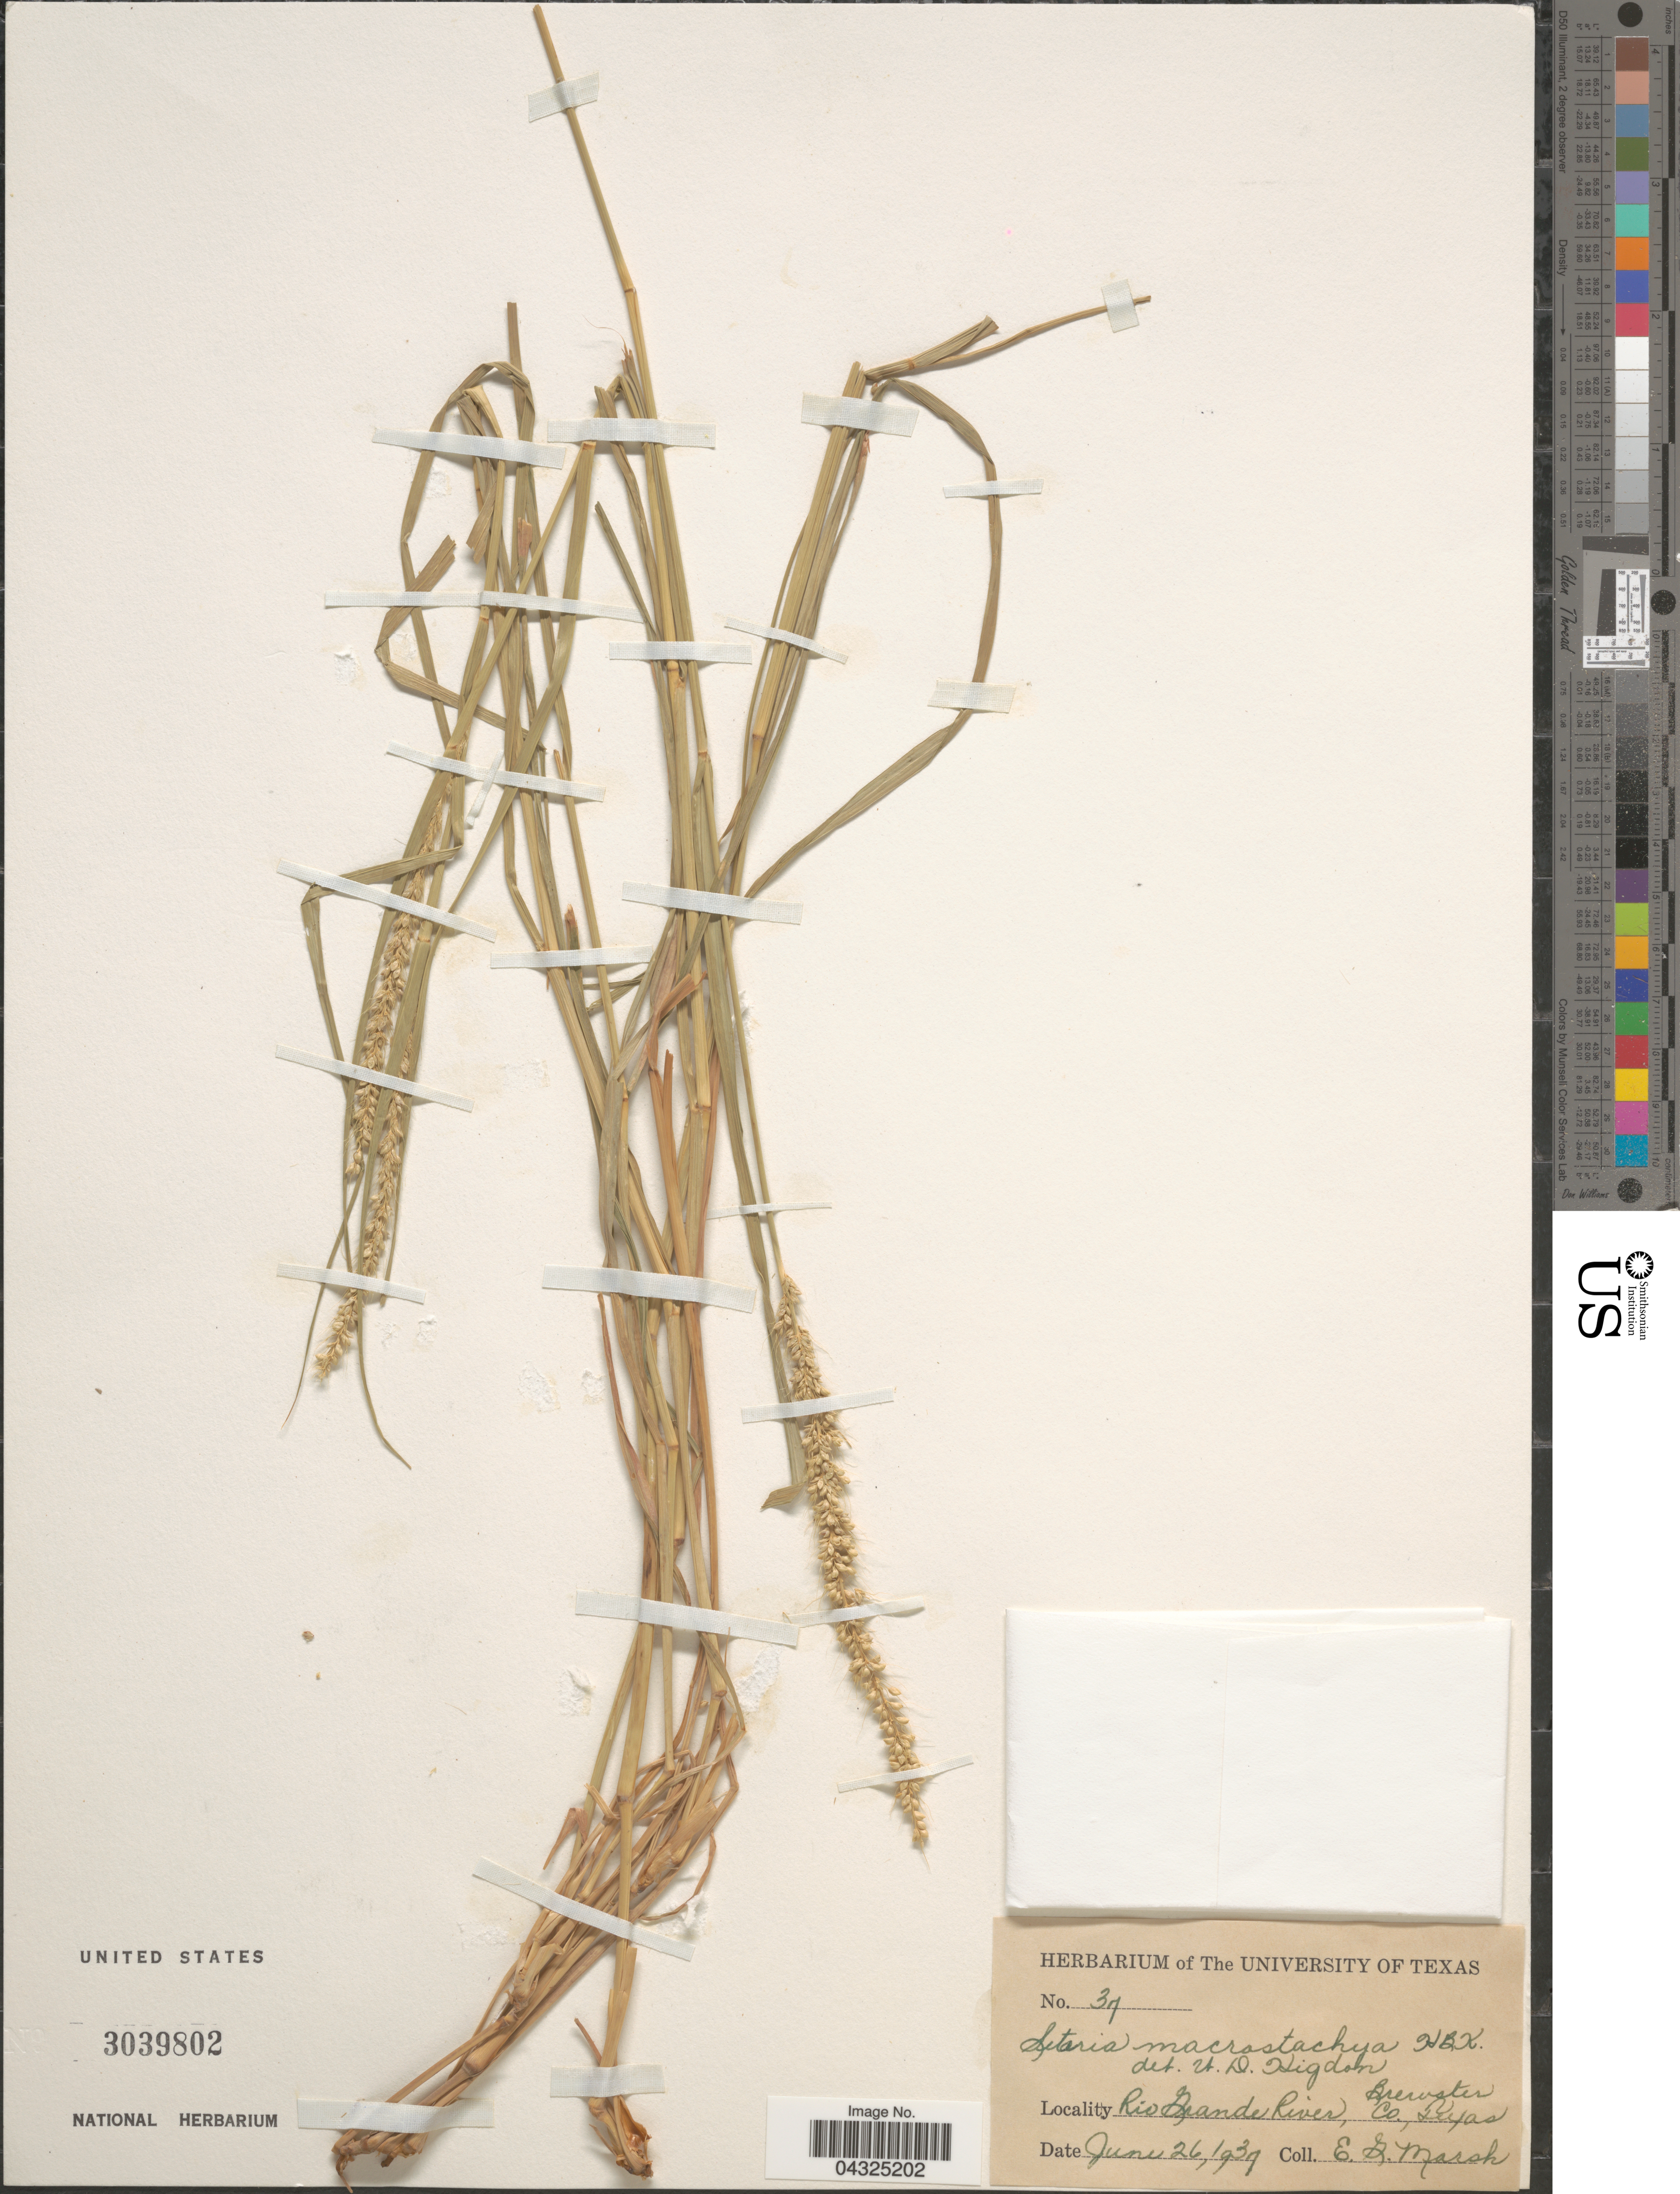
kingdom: Plantae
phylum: Tracheophyta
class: Liliopsida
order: Poales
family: Poaceae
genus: Setaria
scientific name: Setaria macrostachya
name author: Kunth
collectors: E. G. Marsh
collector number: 37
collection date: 1939-06-26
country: United States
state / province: Texas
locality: Rio Grande River, Brewster Co.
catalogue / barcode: US 3039802